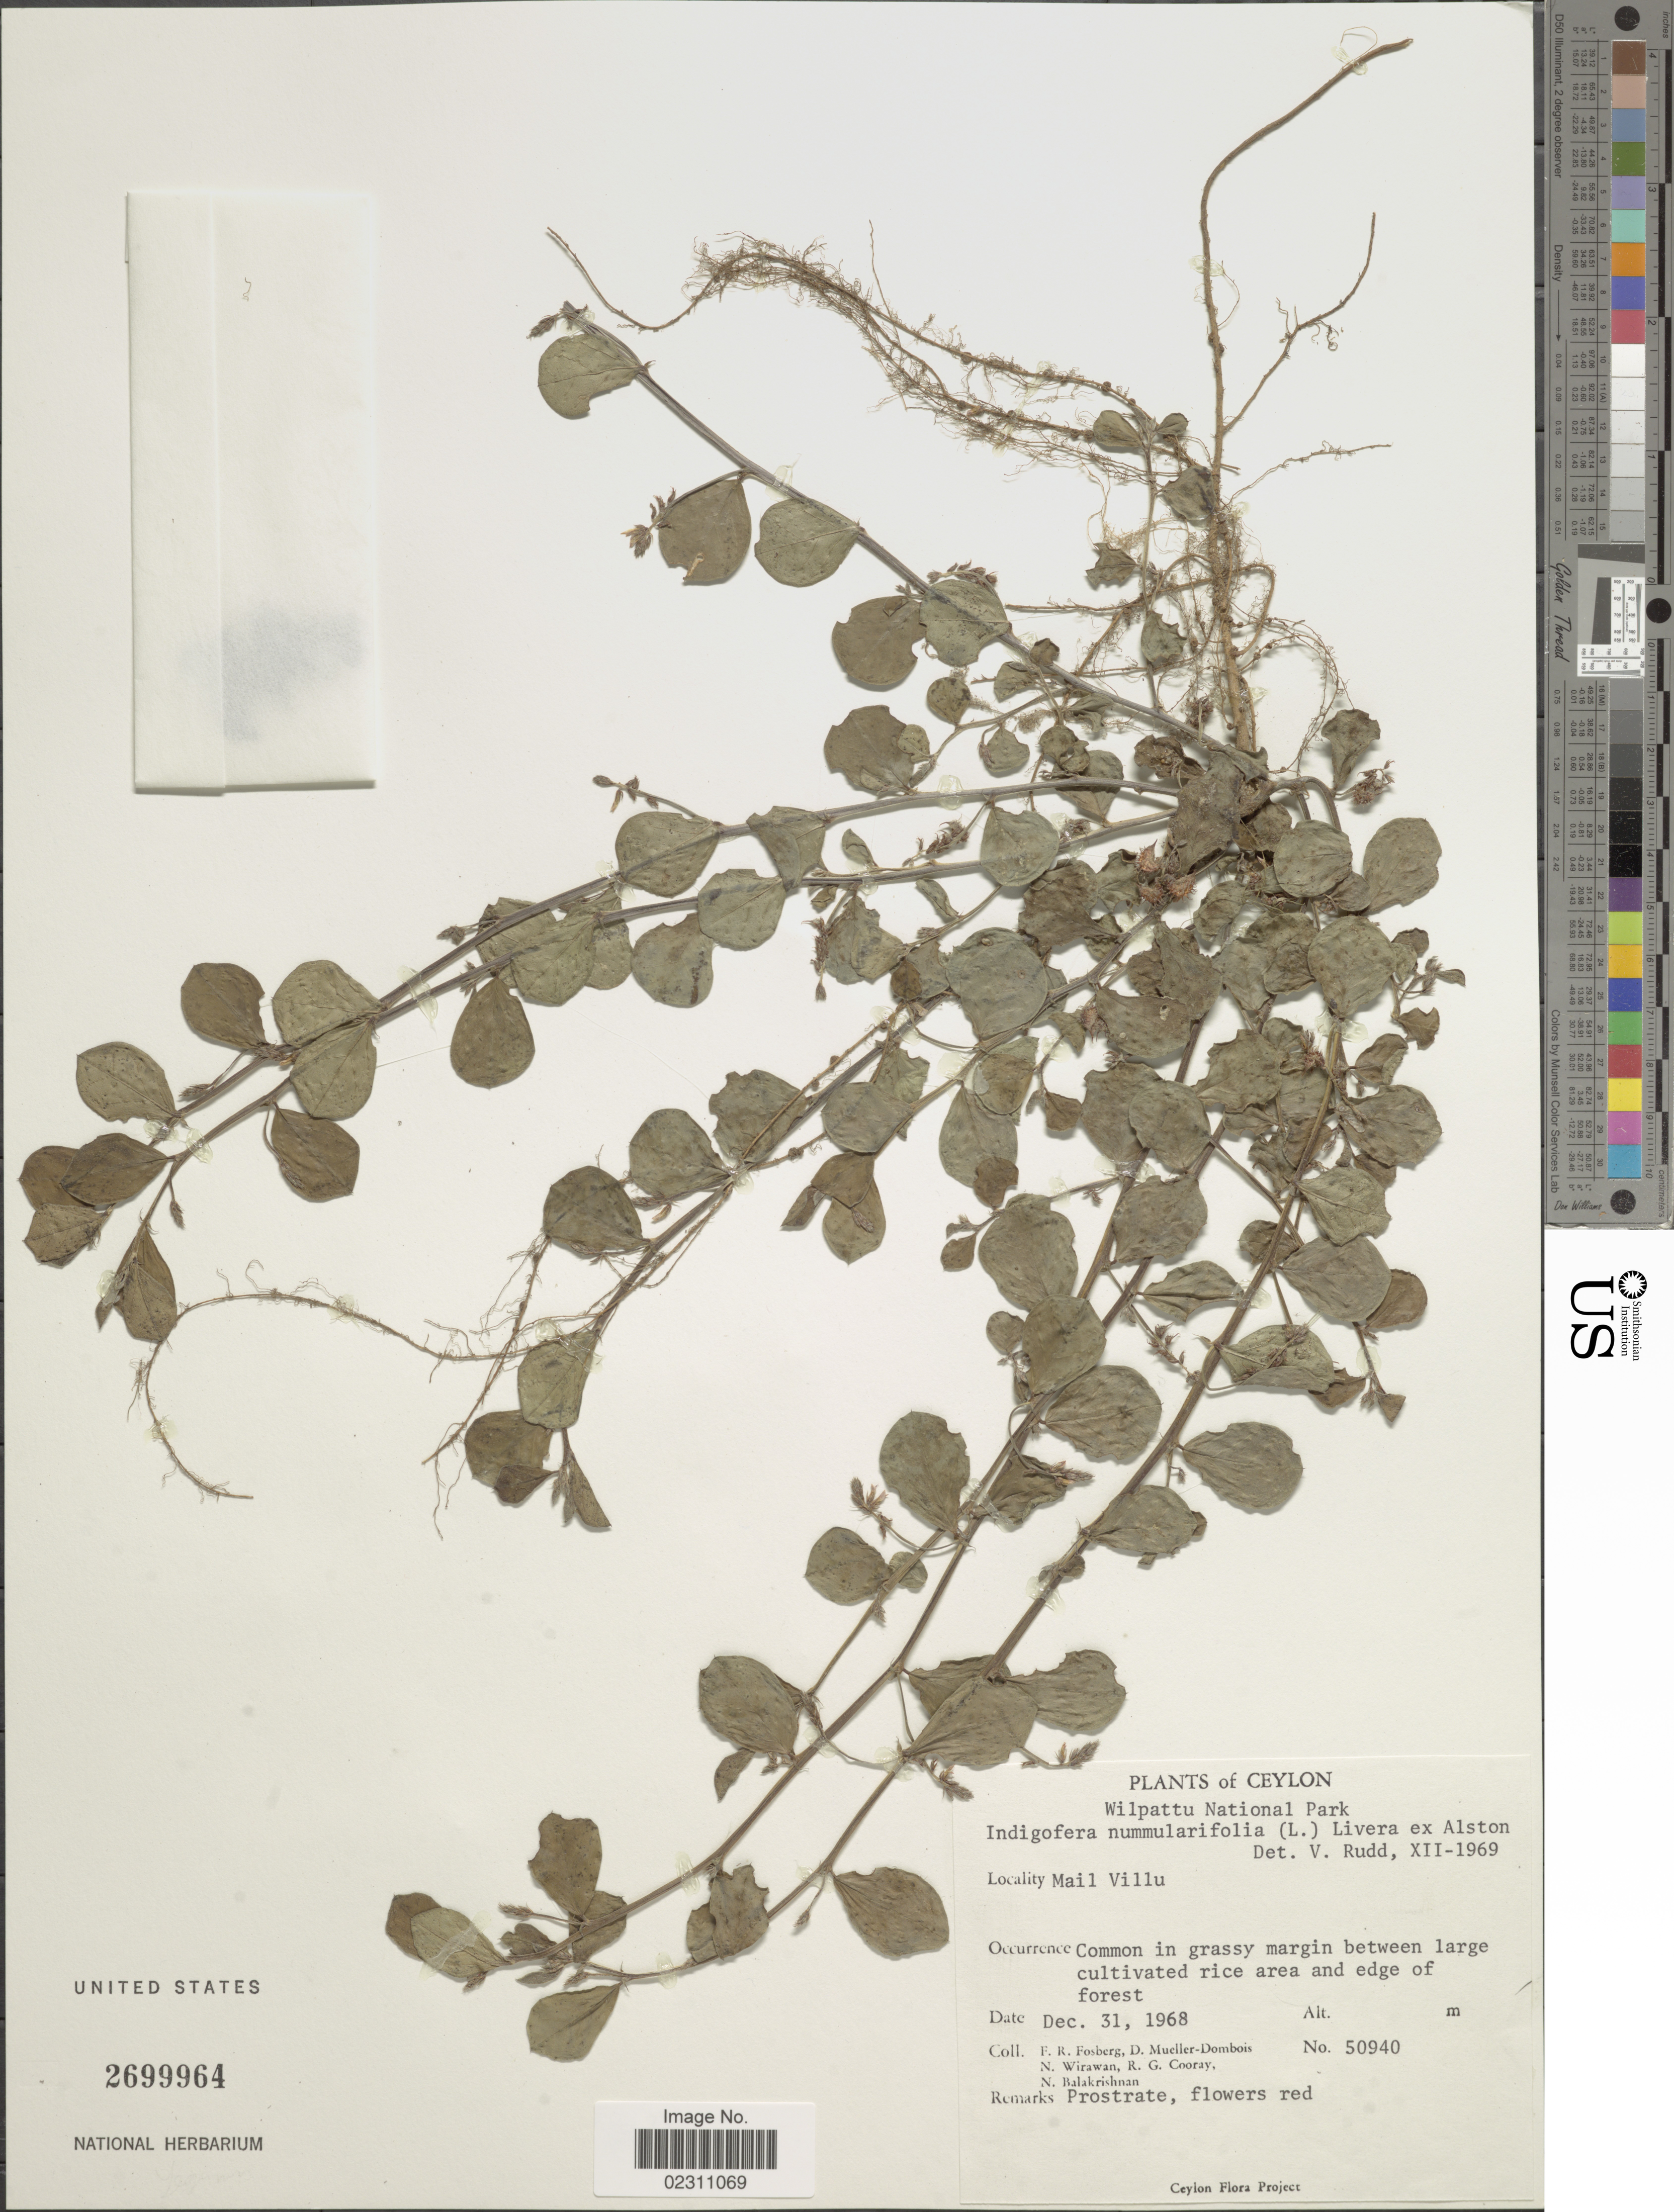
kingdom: Plantae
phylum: Tracheophyta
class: Magnoliopsida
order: Fabales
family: Fabaceae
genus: Indigofera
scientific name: Indigofera nummulariifolia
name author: (L.) Livera ex Alston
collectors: F. R. Fosberg, D. Mueller-Dombois, N. Wirawan, R. Cooray & N. Balakrishnan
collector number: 50940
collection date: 1968-12-31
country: Sri Lanka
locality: Ceylon, Wilpatu National Park, Mail Villu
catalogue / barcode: US 2699964